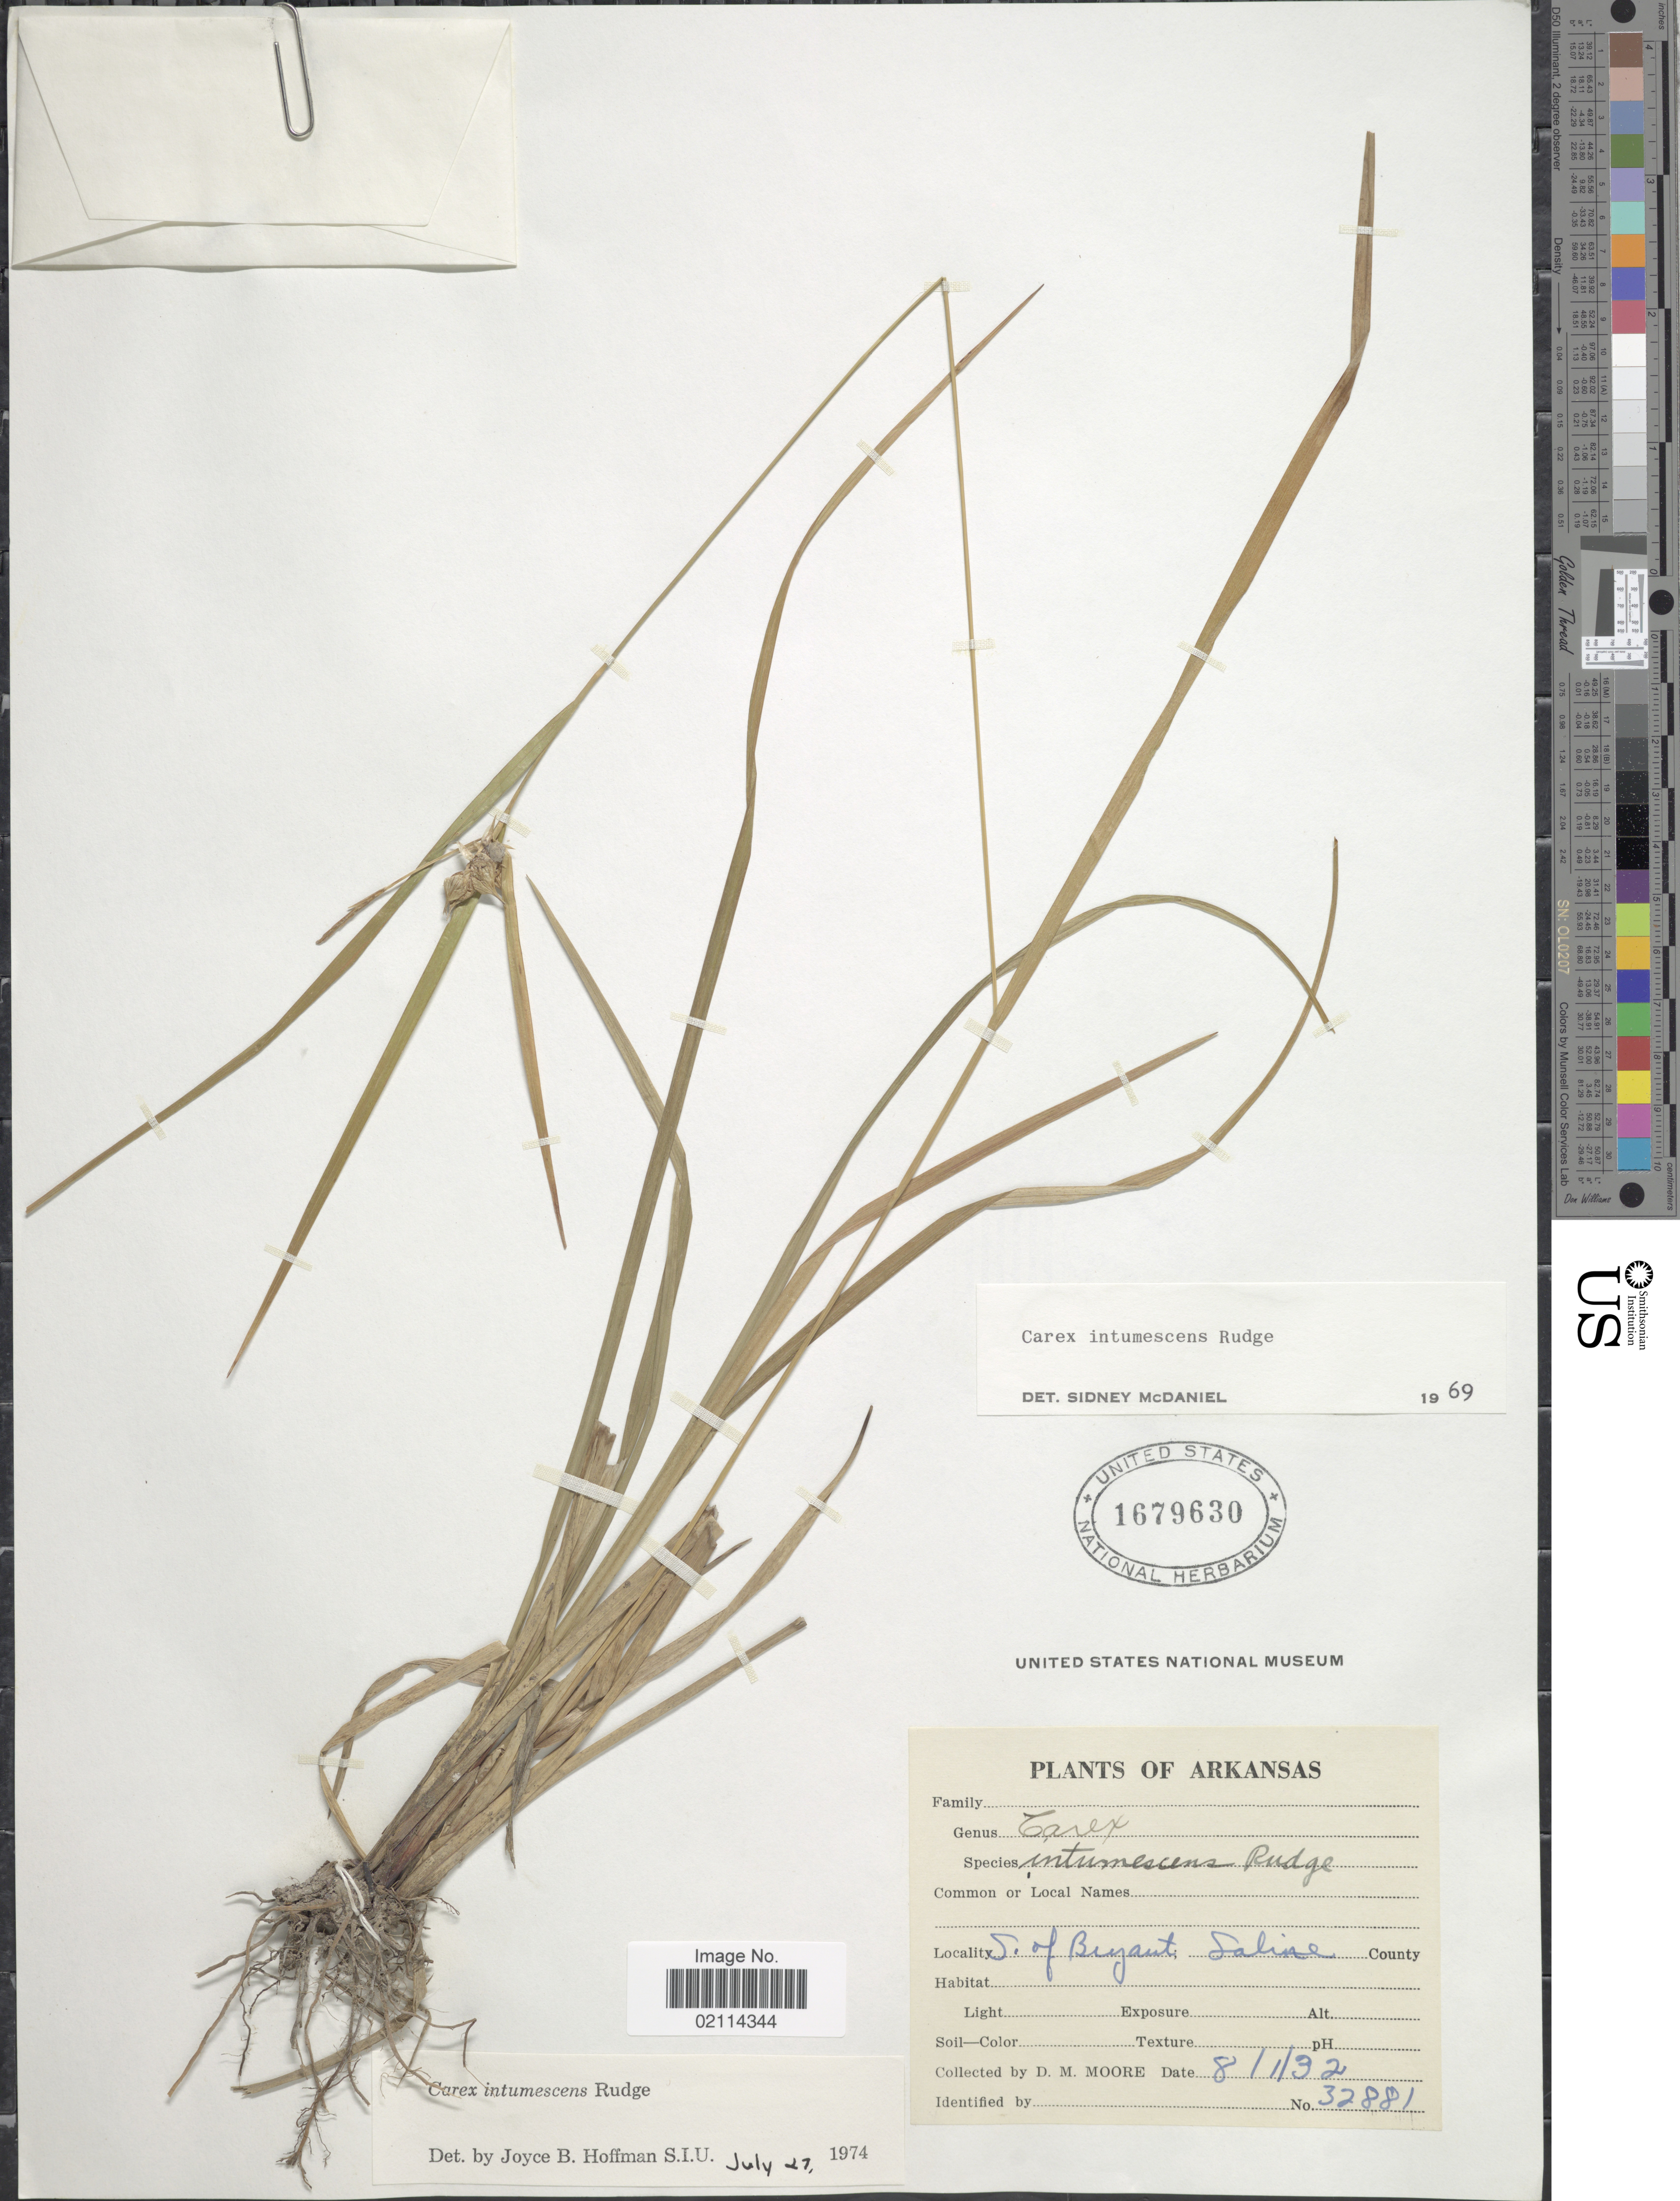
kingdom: Plantae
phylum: Tracheophyta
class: Liliopsida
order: Poales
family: Cyperaceae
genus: Carex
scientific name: Carex intumescens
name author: Rudge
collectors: D. Moore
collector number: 32881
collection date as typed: Transcribed d/m/y: 1/8/32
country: United States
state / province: Arkansas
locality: S. of Bryant, Saline County.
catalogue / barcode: US 1679630